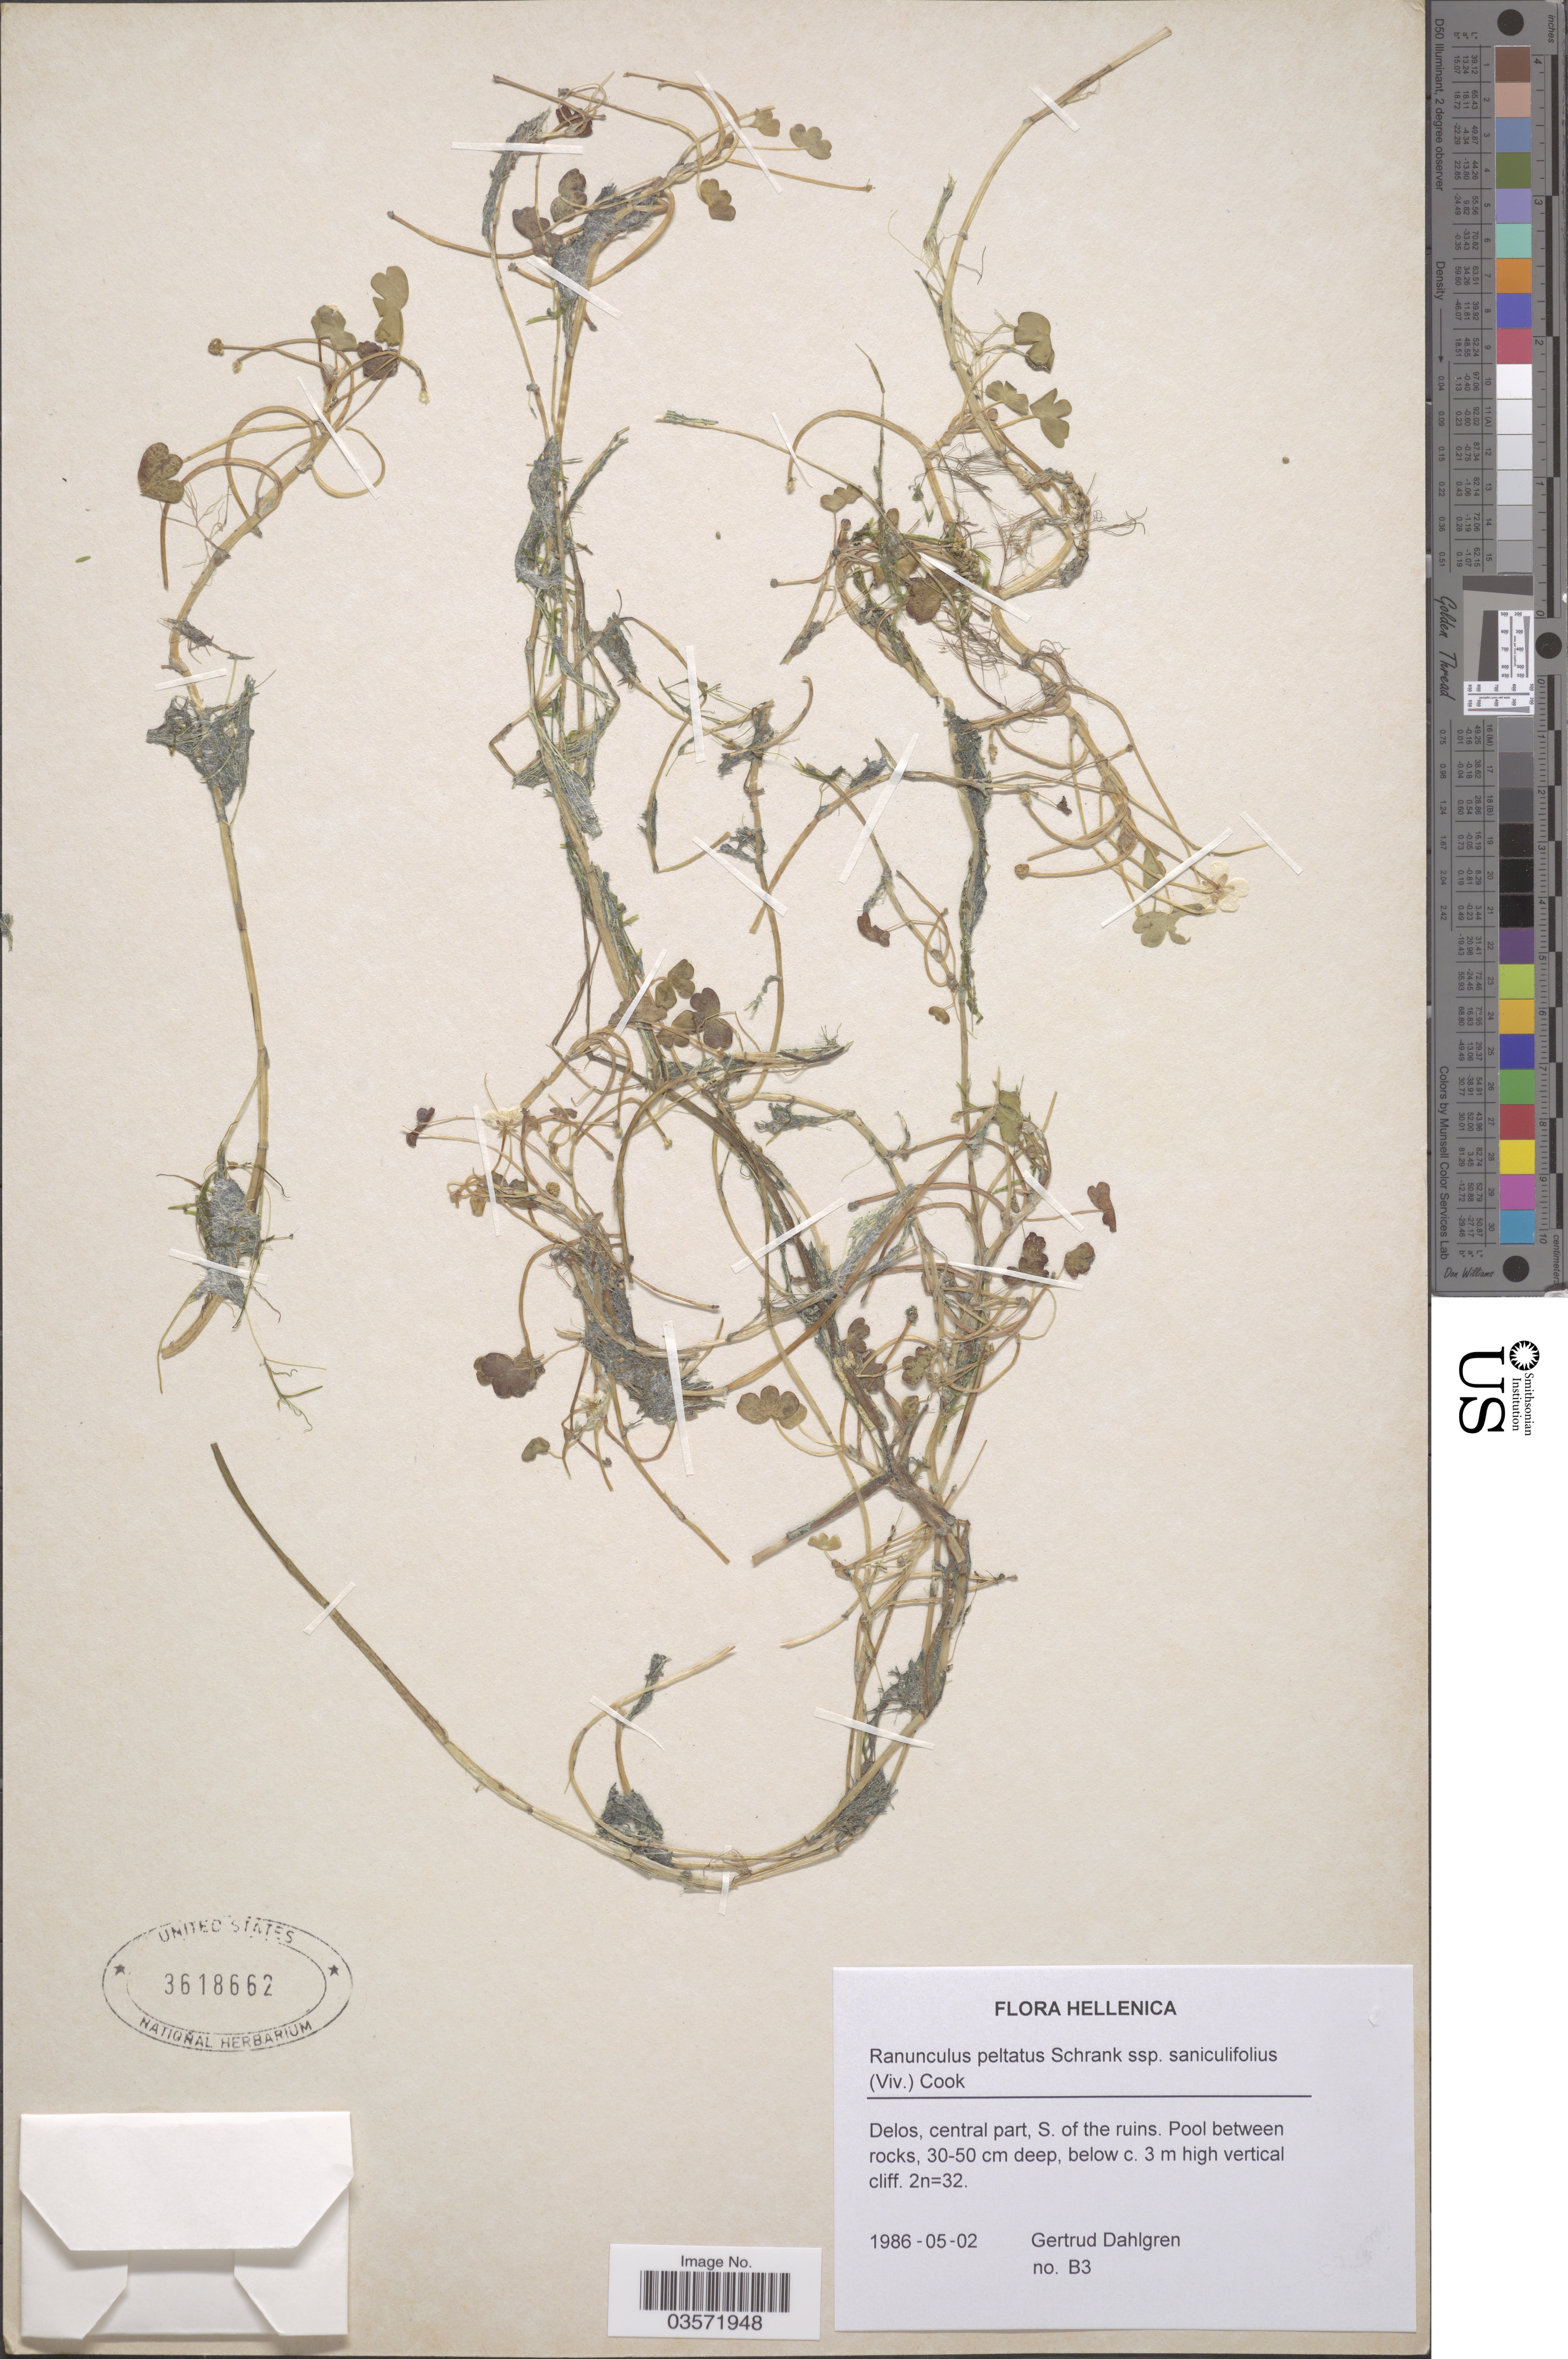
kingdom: Plantae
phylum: Tracheophyta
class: Magnoliopsida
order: Ranunculales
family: Ranunculaceae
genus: Ranunculus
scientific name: Ranunculus peltatus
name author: Schrank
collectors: G. Dahlgren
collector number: B3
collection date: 1986-05-02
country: Greece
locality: Hellenica. Delos, central part, S. of the ruins. Pool between rocks.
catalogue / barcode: US 3618662